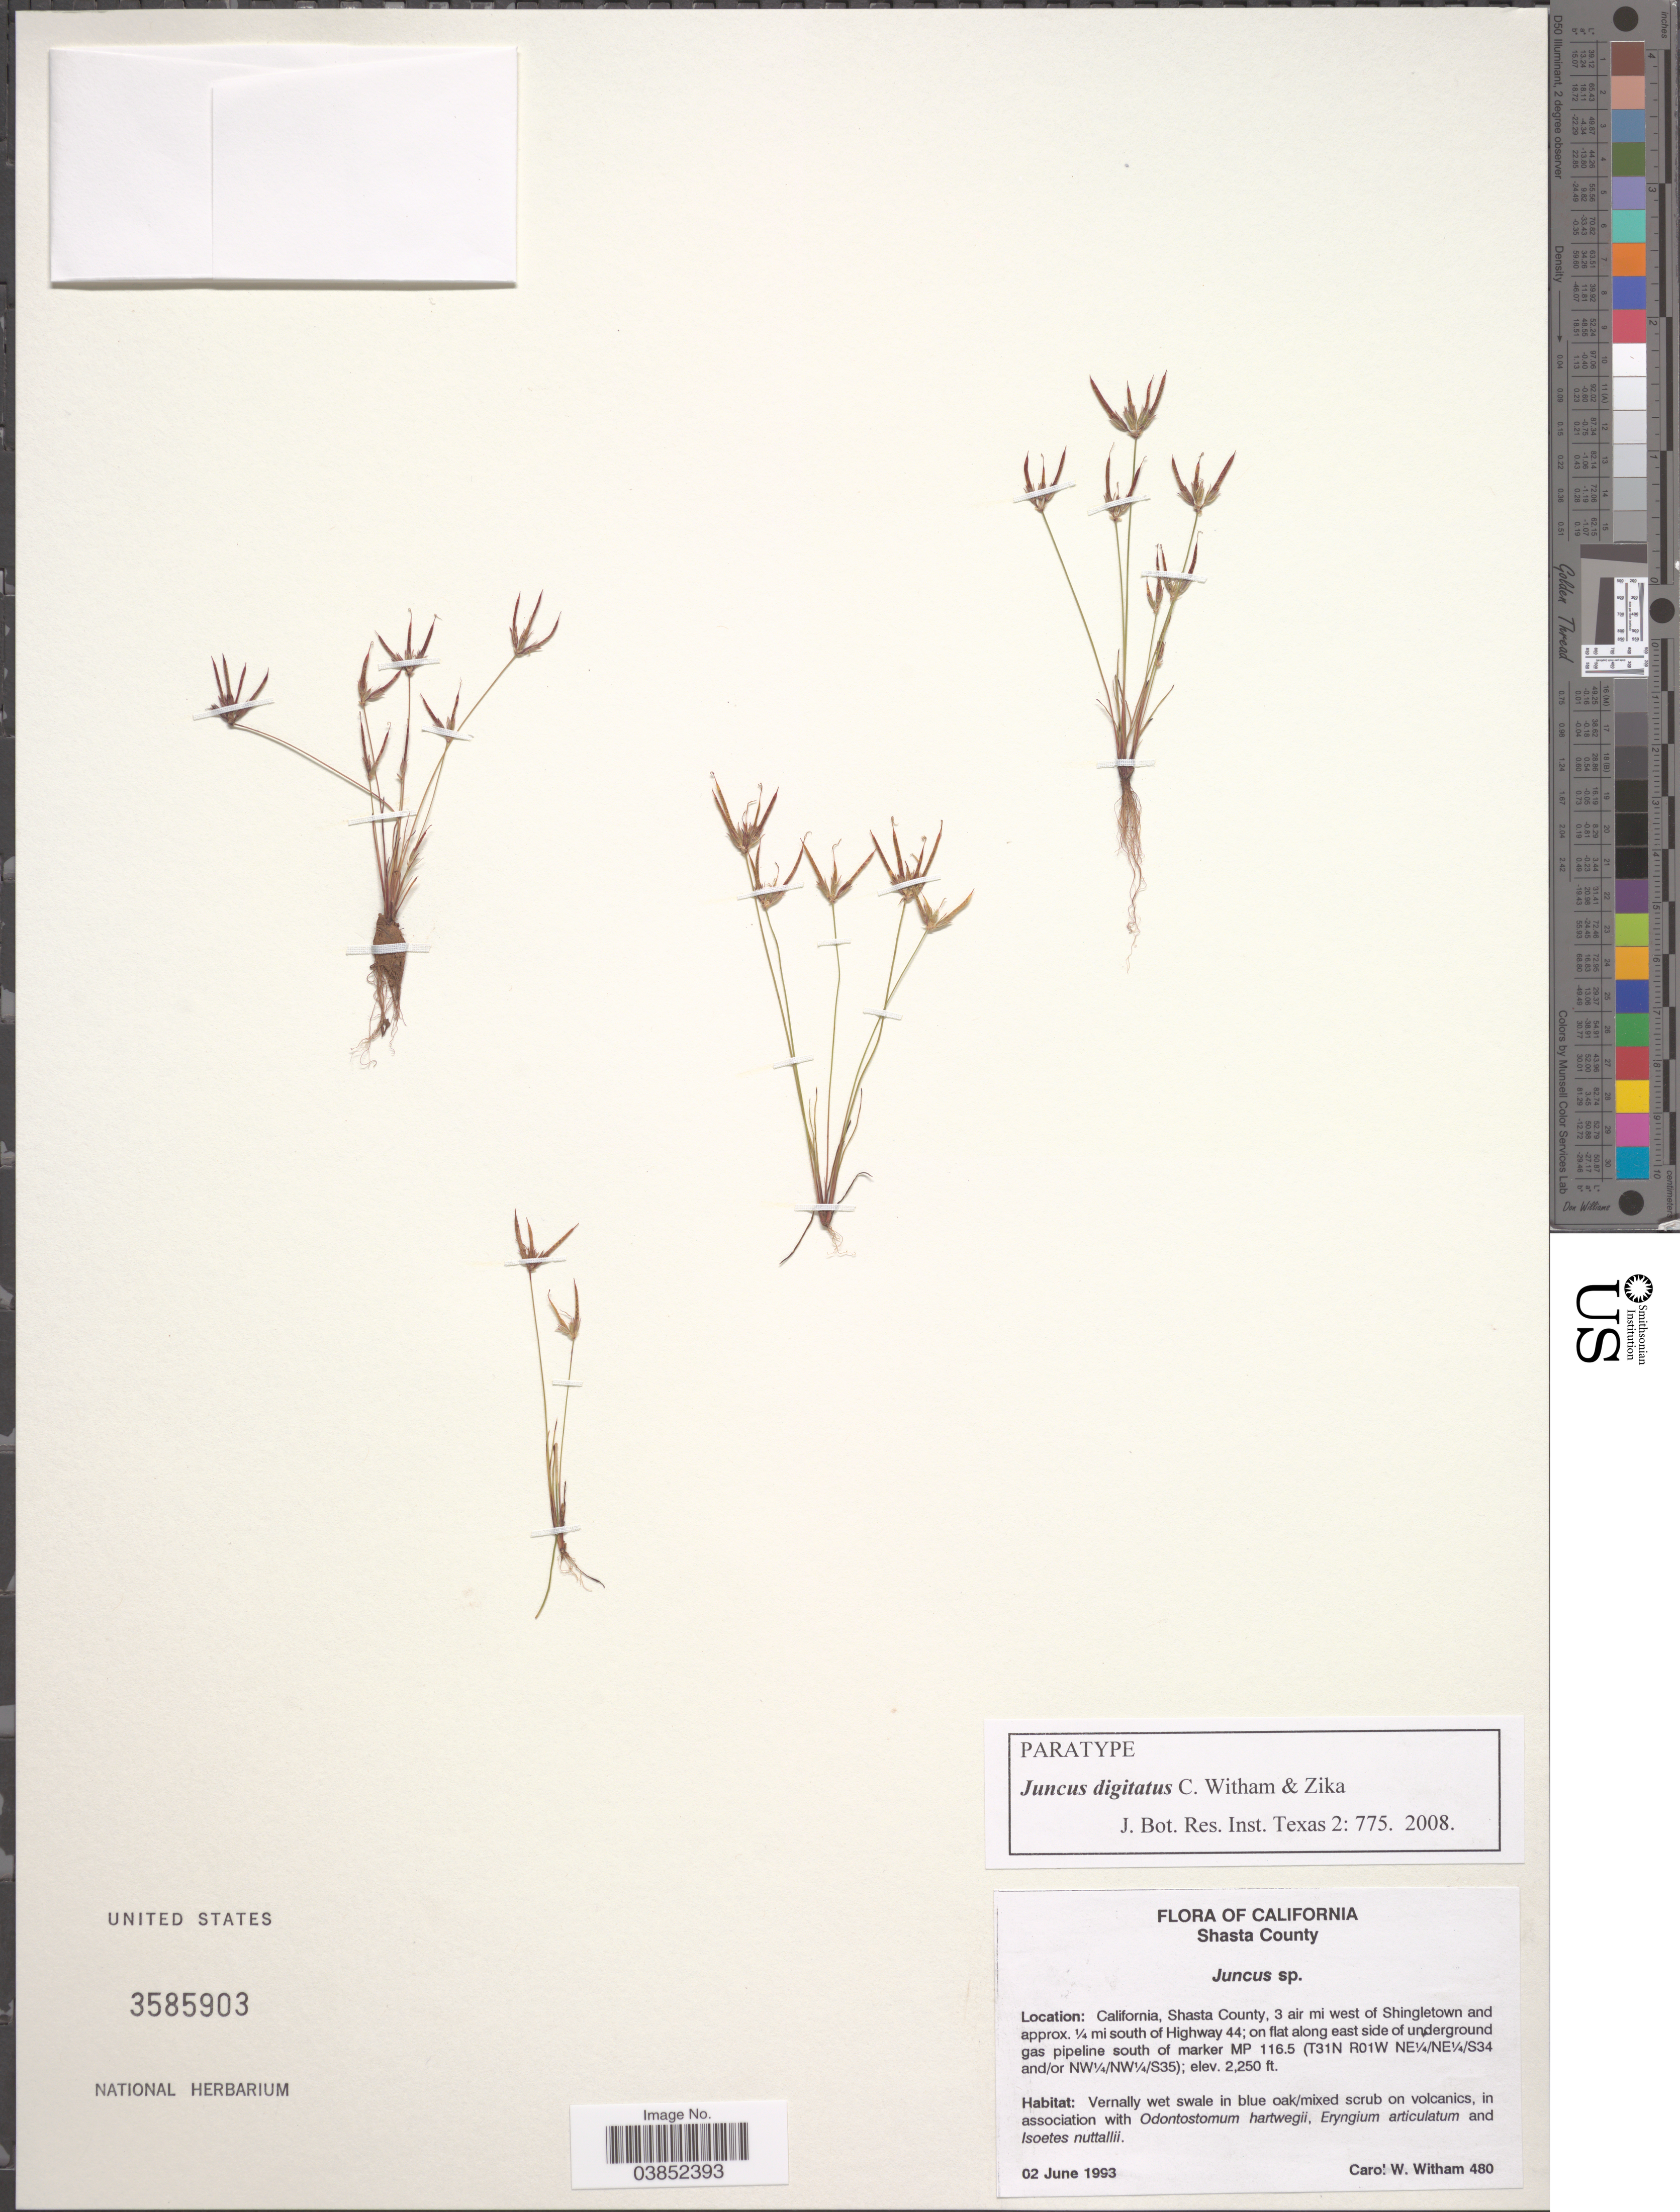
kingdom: Plantae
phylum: Tracheophyta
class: Liliopsida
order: Poales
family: Juncaceae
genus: Juncus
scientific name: Juncus digitatus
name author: C.W. Witham & Zika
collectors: C. Witham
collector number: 480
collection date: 1993-06-02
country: United States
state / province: California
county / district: Shasta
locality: Shasta County. 3 air mi west of Shingletown and approx. ¼ mi south of Highway 44; on flat along east side of underground gas pipeline south of marker MP 116.5 (T31N R01W NE¼/NE¼/S34 and/or NW¼/NW¼/S35).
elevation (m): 686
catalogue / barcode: US 3585903